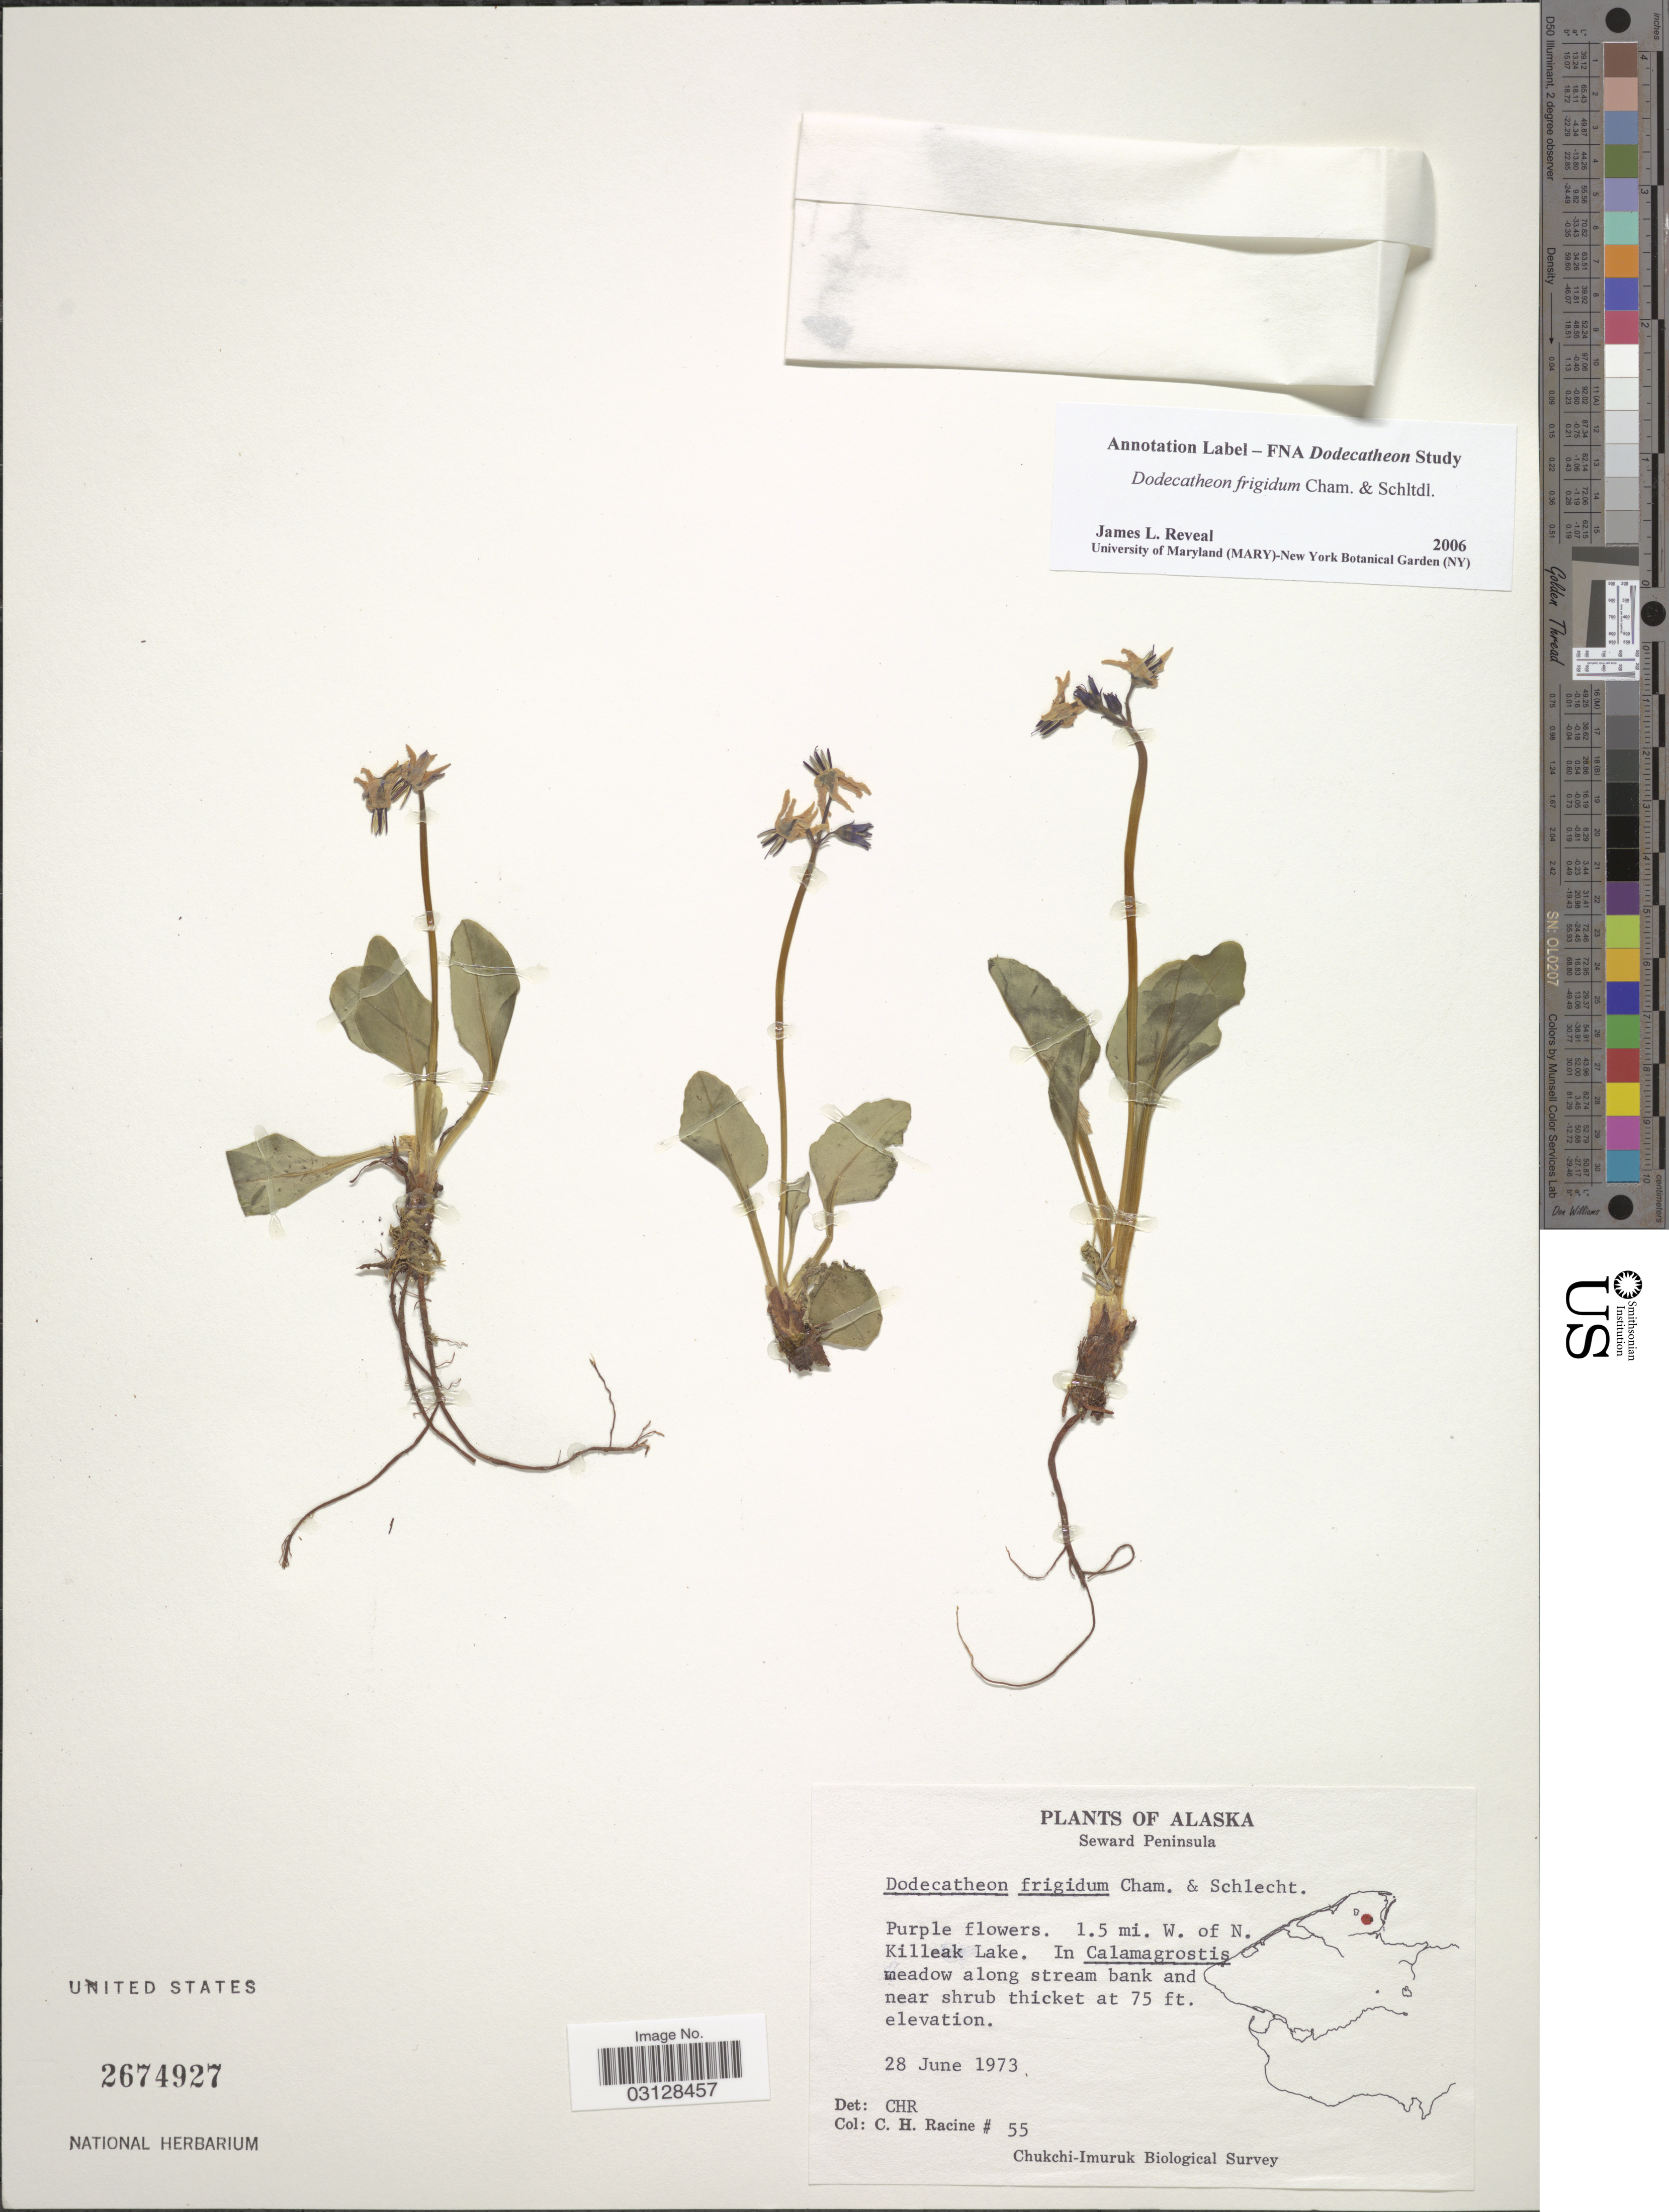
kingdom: Plantae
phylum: Tracheophyta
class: Magnoliopsida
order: Ericales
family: Primulaceae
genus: Dodecatheon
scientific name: Dodecatheon frigidum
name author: Cham. & Schltdl.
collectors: C. Racine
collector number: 55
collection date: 1973-06-28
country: United States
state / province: Alaska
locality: Seward Peninsula. 1.5 mi. W. of N. Killeak Lake.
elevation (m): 23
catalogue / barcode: US 2674927